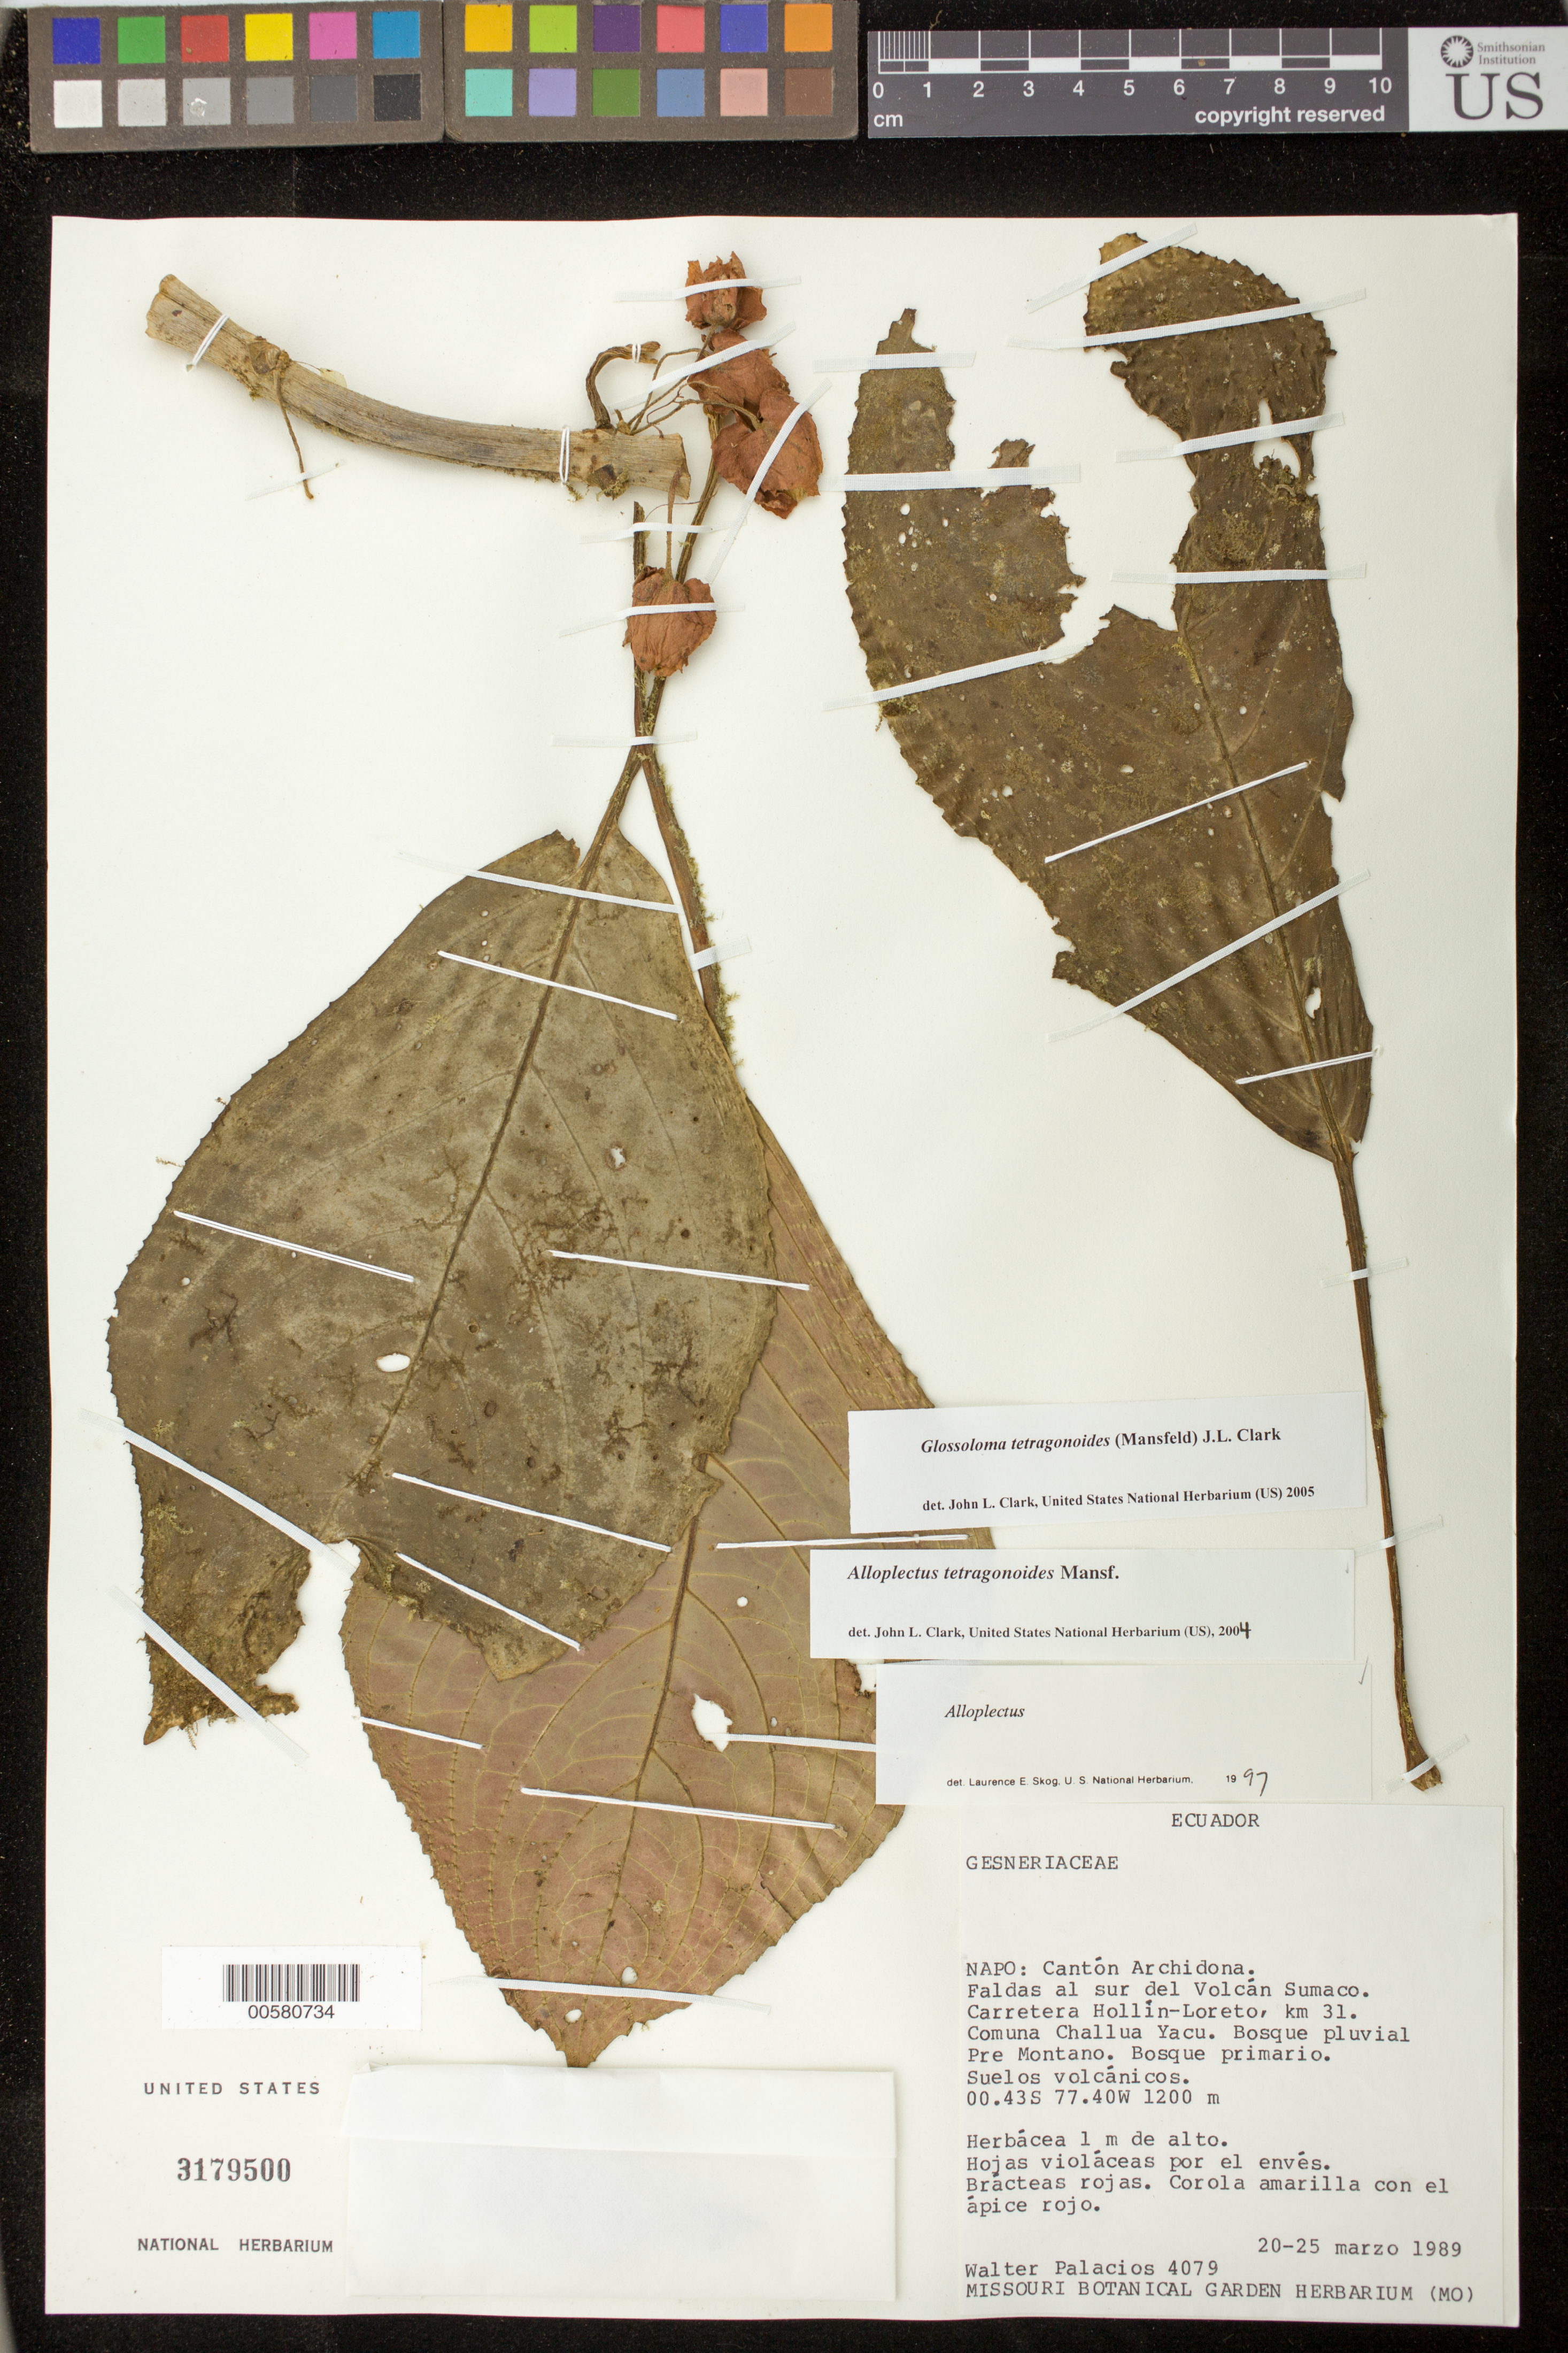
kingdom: Plantae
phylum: Tracheophyta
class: Magnoliopsida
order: Lamiales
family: Gesneriaceae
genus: Glossoloma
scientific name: Glossoloma tetragonoides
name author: (Mansf.) J.L. Clark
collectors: W. Palacios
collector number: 4079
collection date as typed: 20-25 Mar 1989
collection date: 1989-03-20/1989-03-25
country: Ecuador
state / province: Napo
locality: Cantón Archidona; faldas al sur del Volán Sumaco, carretera Hollín - Loreto, km 31, comuna Challua Yacu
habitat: Bosque pluvial premontano; bosque primario; suelos volcánicos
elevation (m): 1200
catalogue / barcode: US 3179500